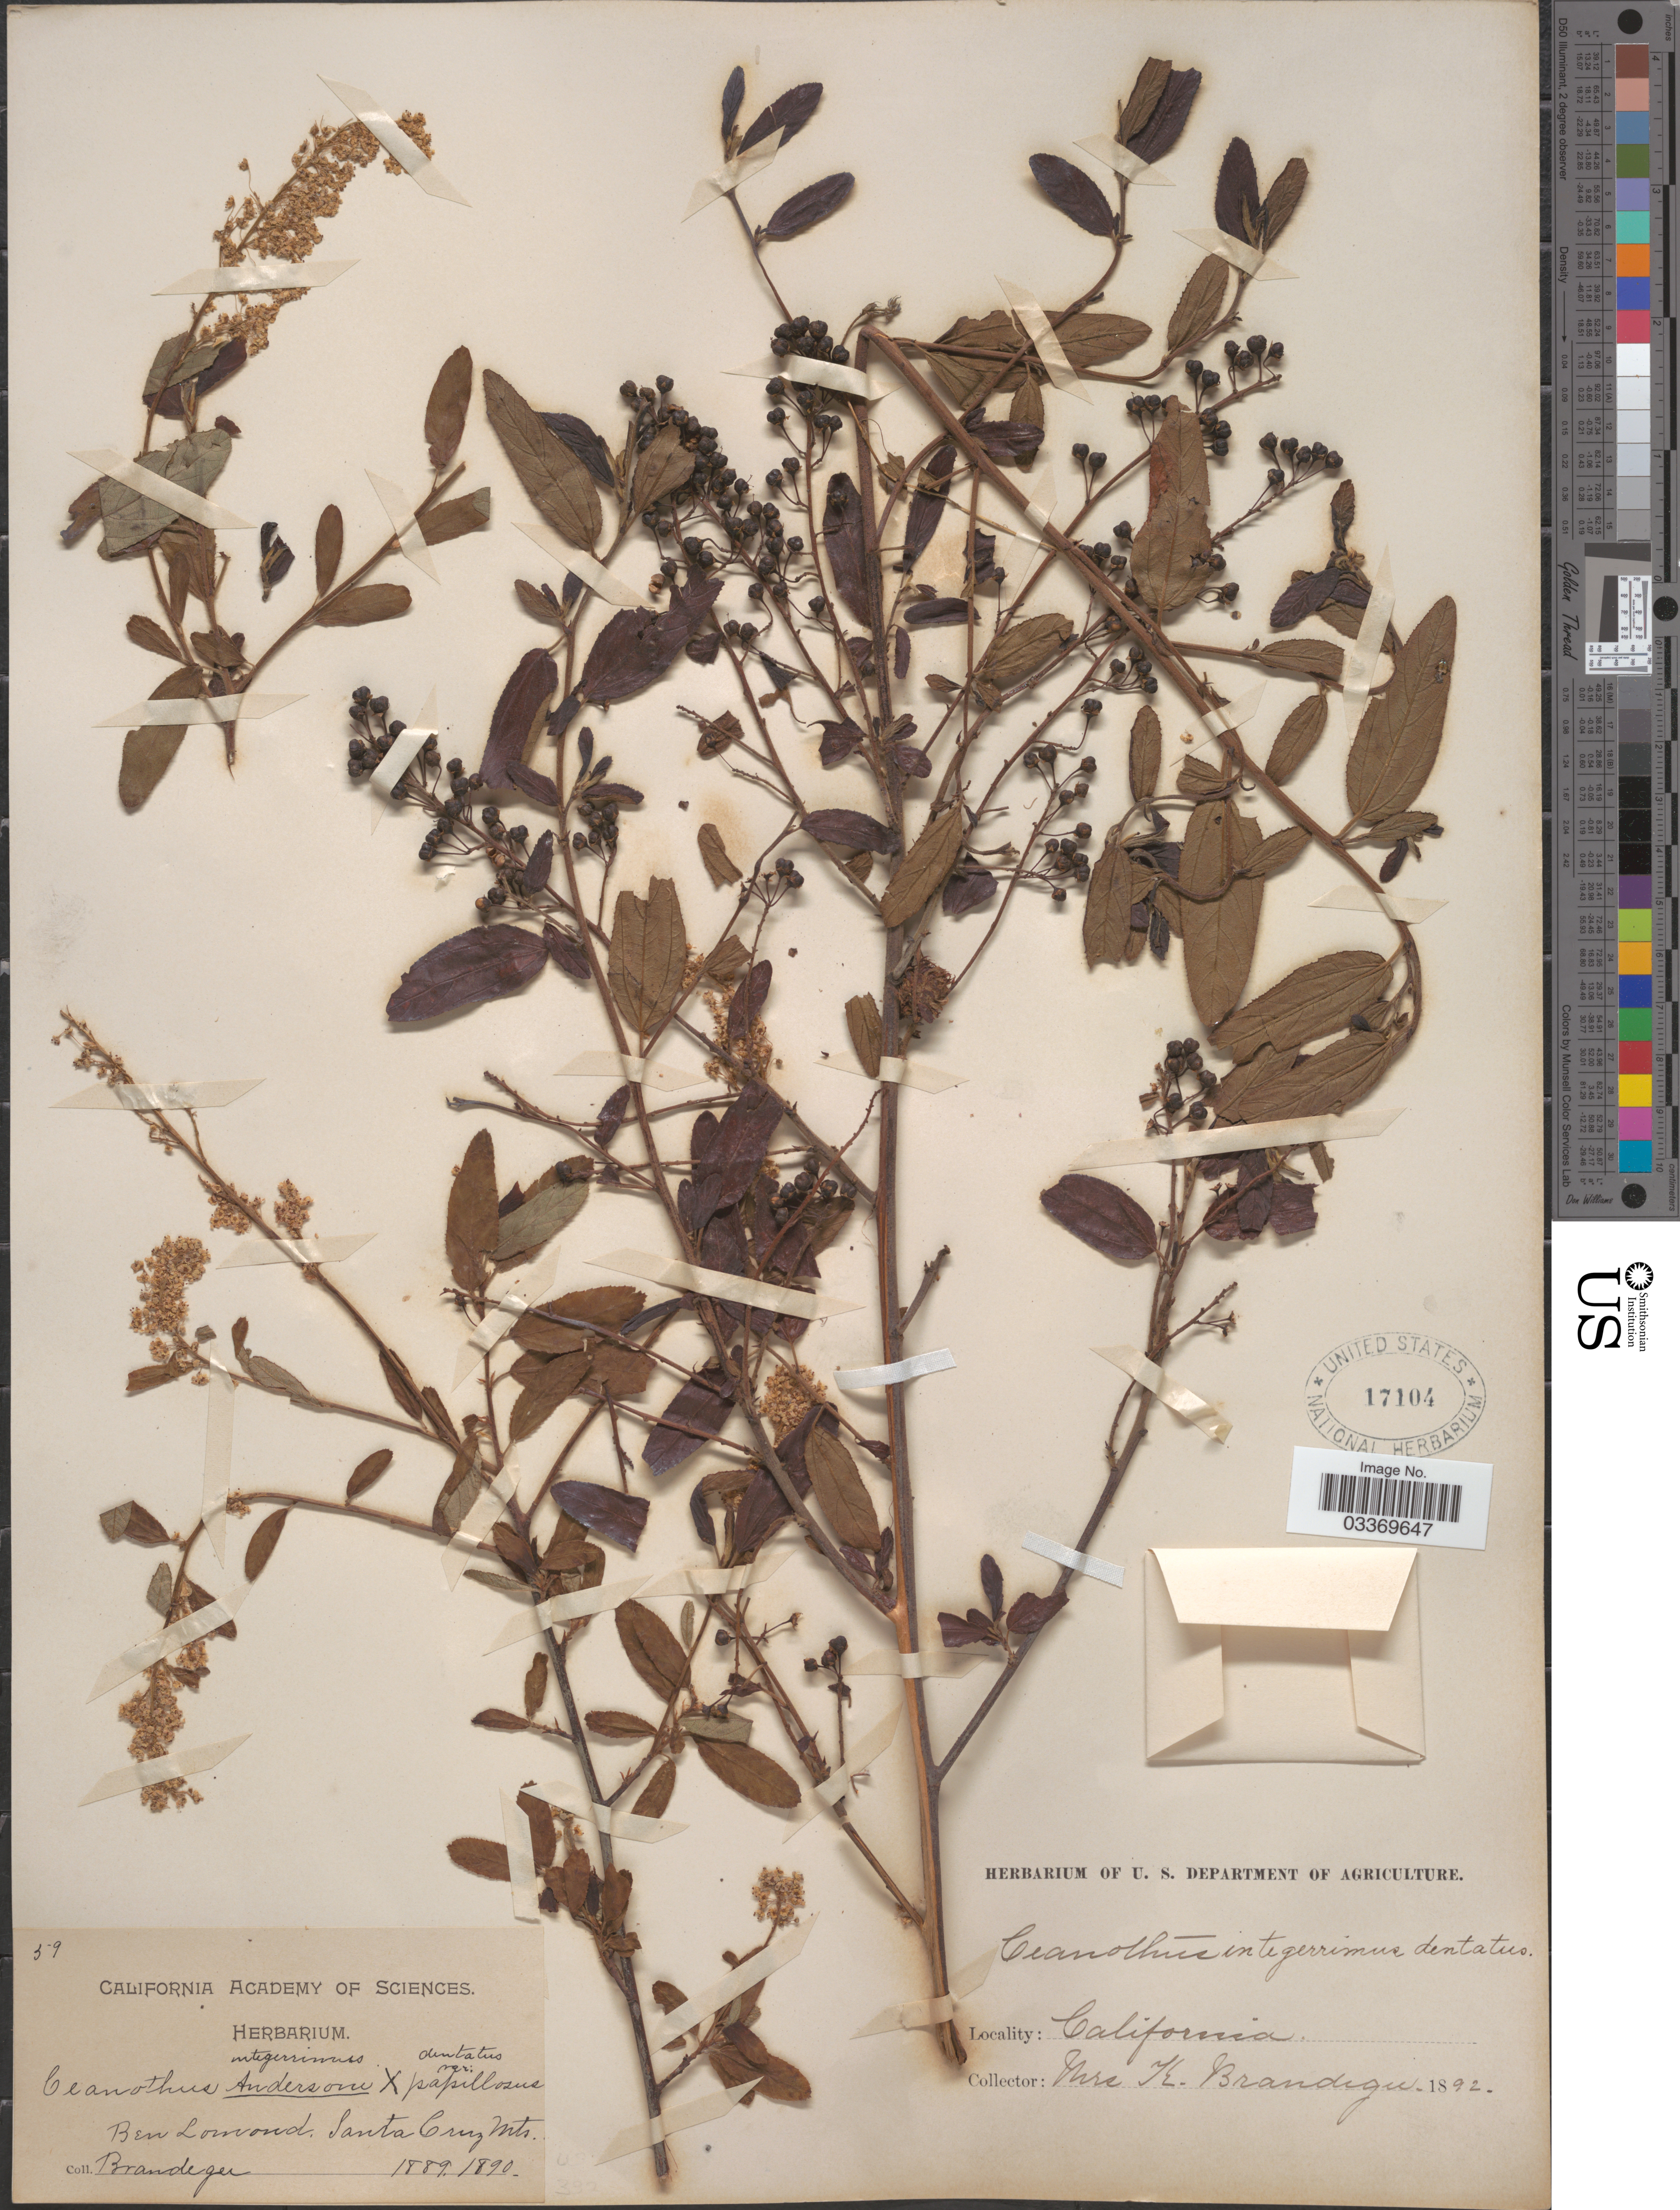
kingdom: Plantae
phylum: Tracheophyta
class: Magnoliopsida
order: Rosales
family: Rhamnaceae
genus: Ceanothus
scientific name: Ceanothus integerrimus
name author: Hook. & Arn.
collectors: K. Brandegee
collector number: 59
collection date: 1889/1892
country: United States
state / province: California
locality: Ben Lomond, Santa Cruz Mts.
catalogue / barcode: US 17104